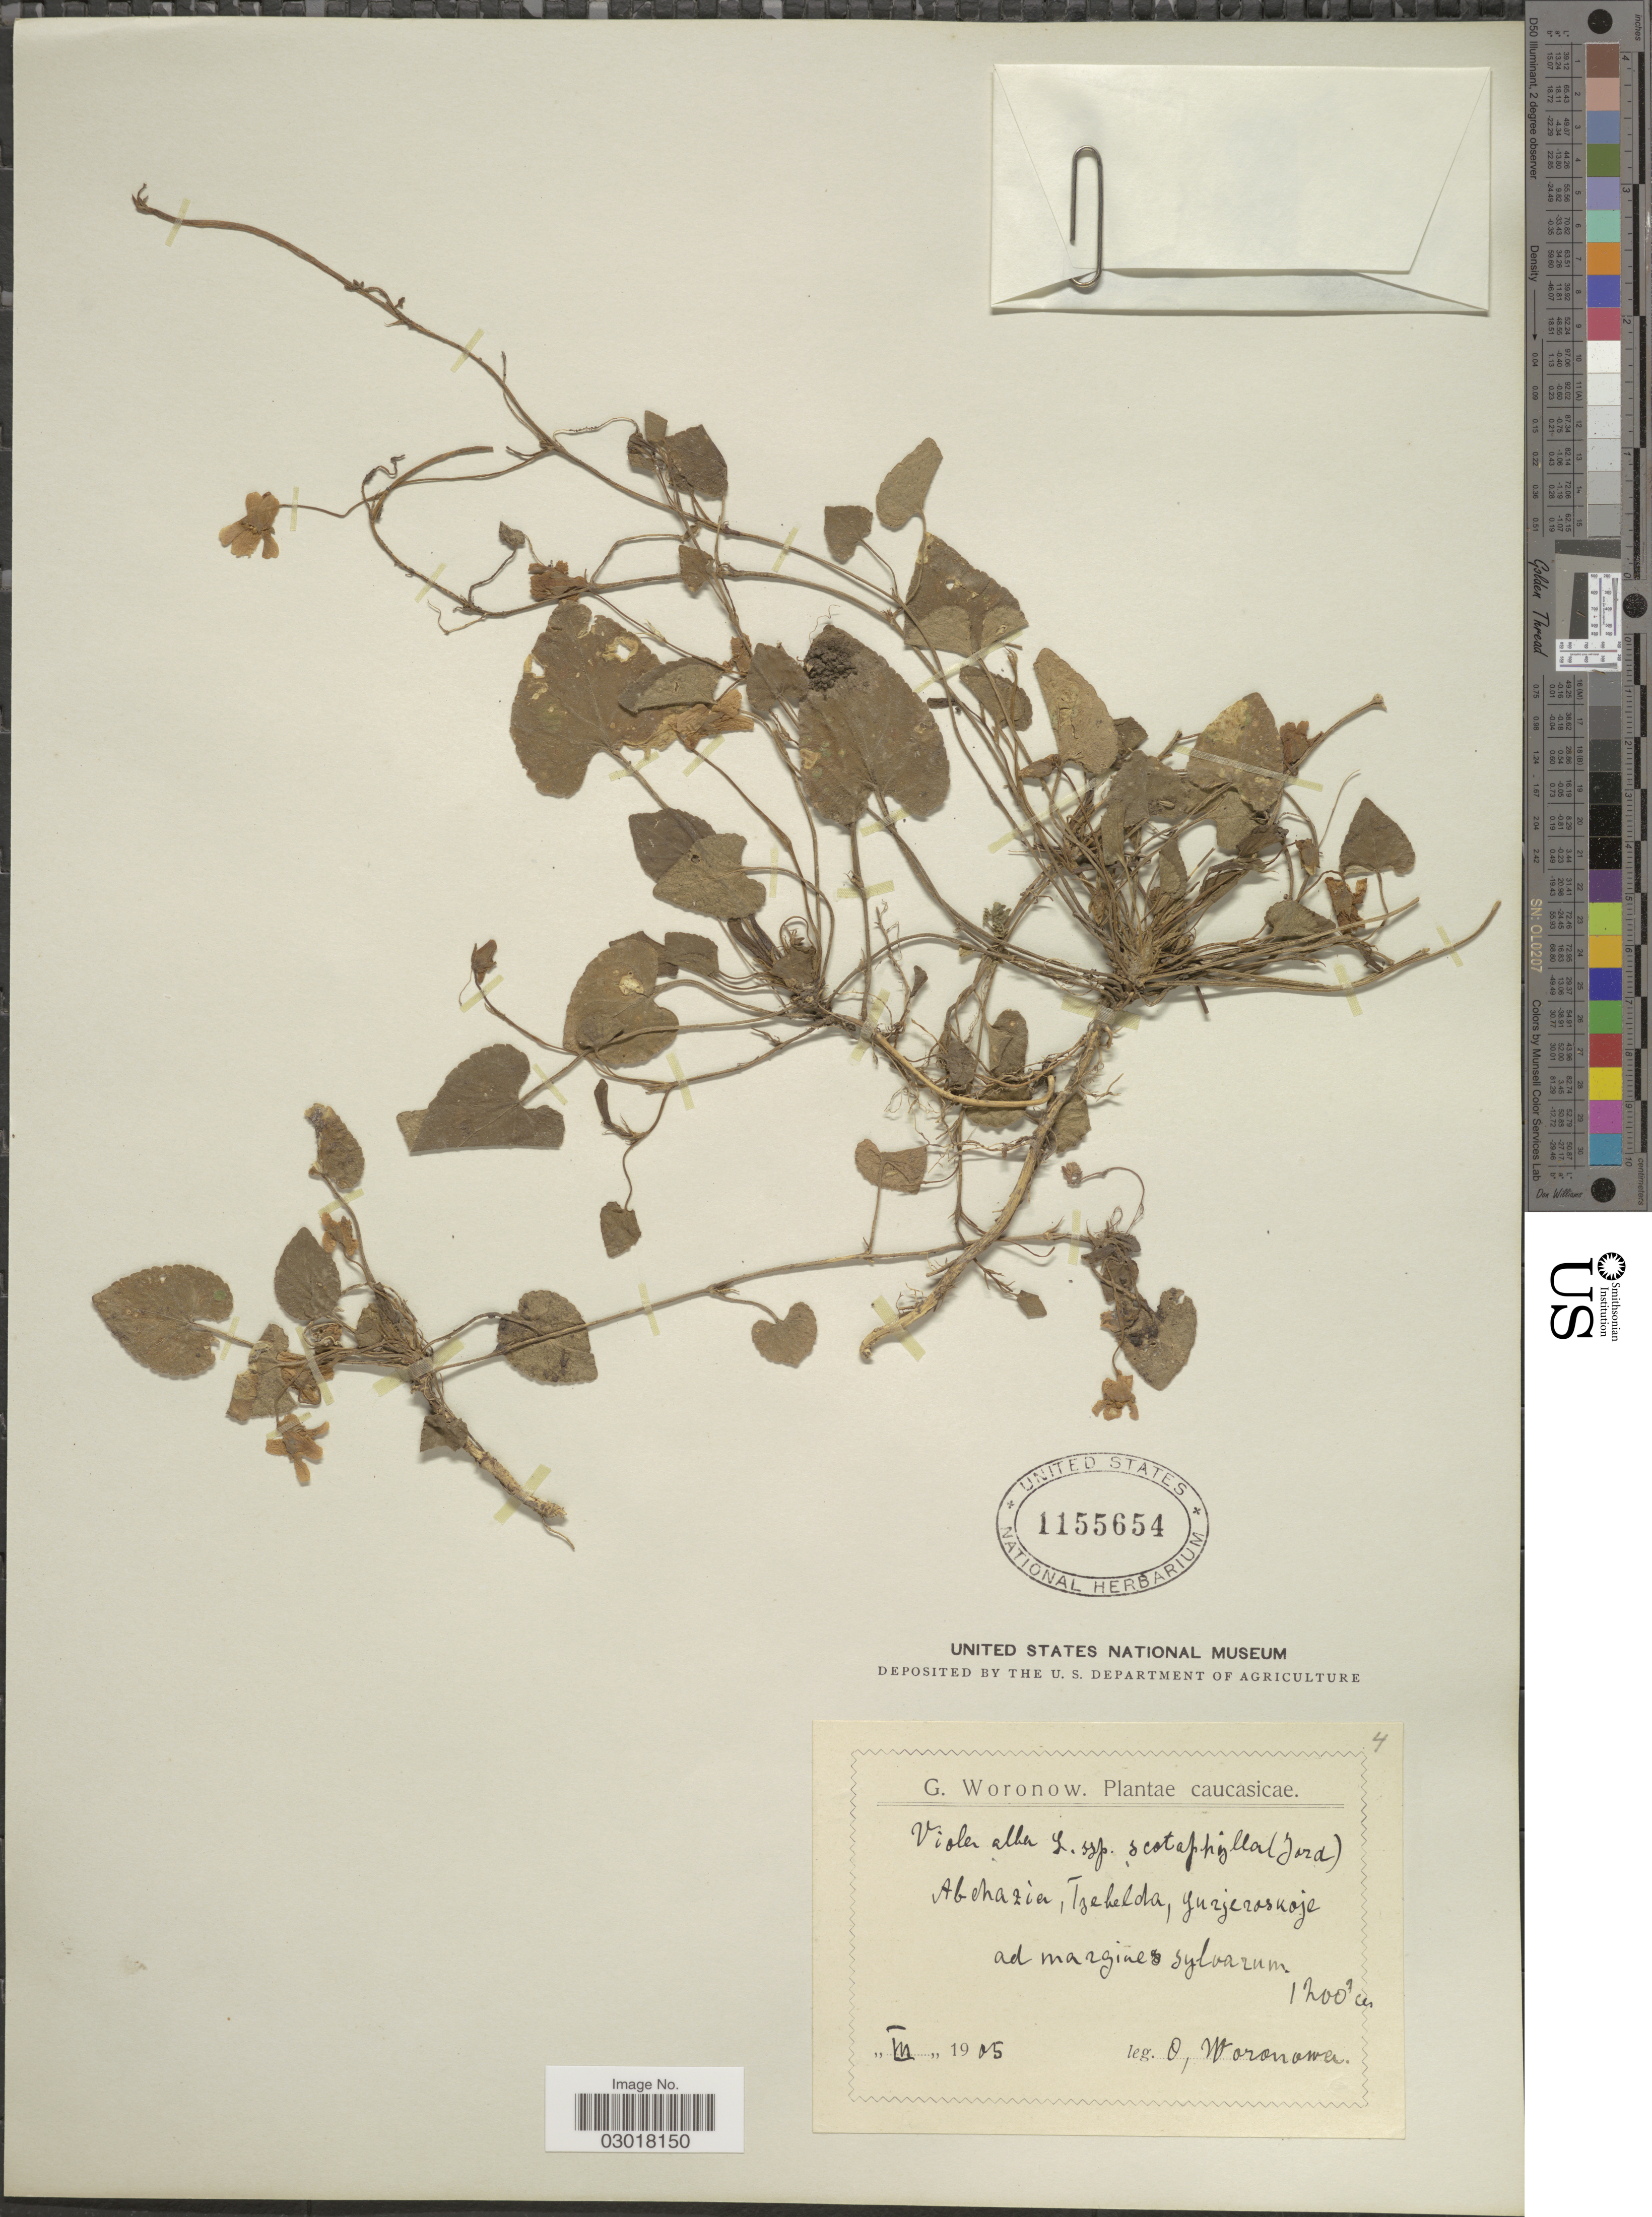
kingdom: Plantae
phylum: Tracheophyta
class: Magnoliopsida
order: Malpighiales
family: Violaceae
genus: Viola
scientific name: Viola alba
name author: Besser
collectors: O. Woronowa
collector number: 4?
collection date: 1905-03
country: Georgia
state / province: Abkhazia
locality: Caucasicae. Abhazia, Tzehelda, Yurjeroskoje ad margines sylvarum.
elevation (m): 1200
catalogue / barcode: US 1155654